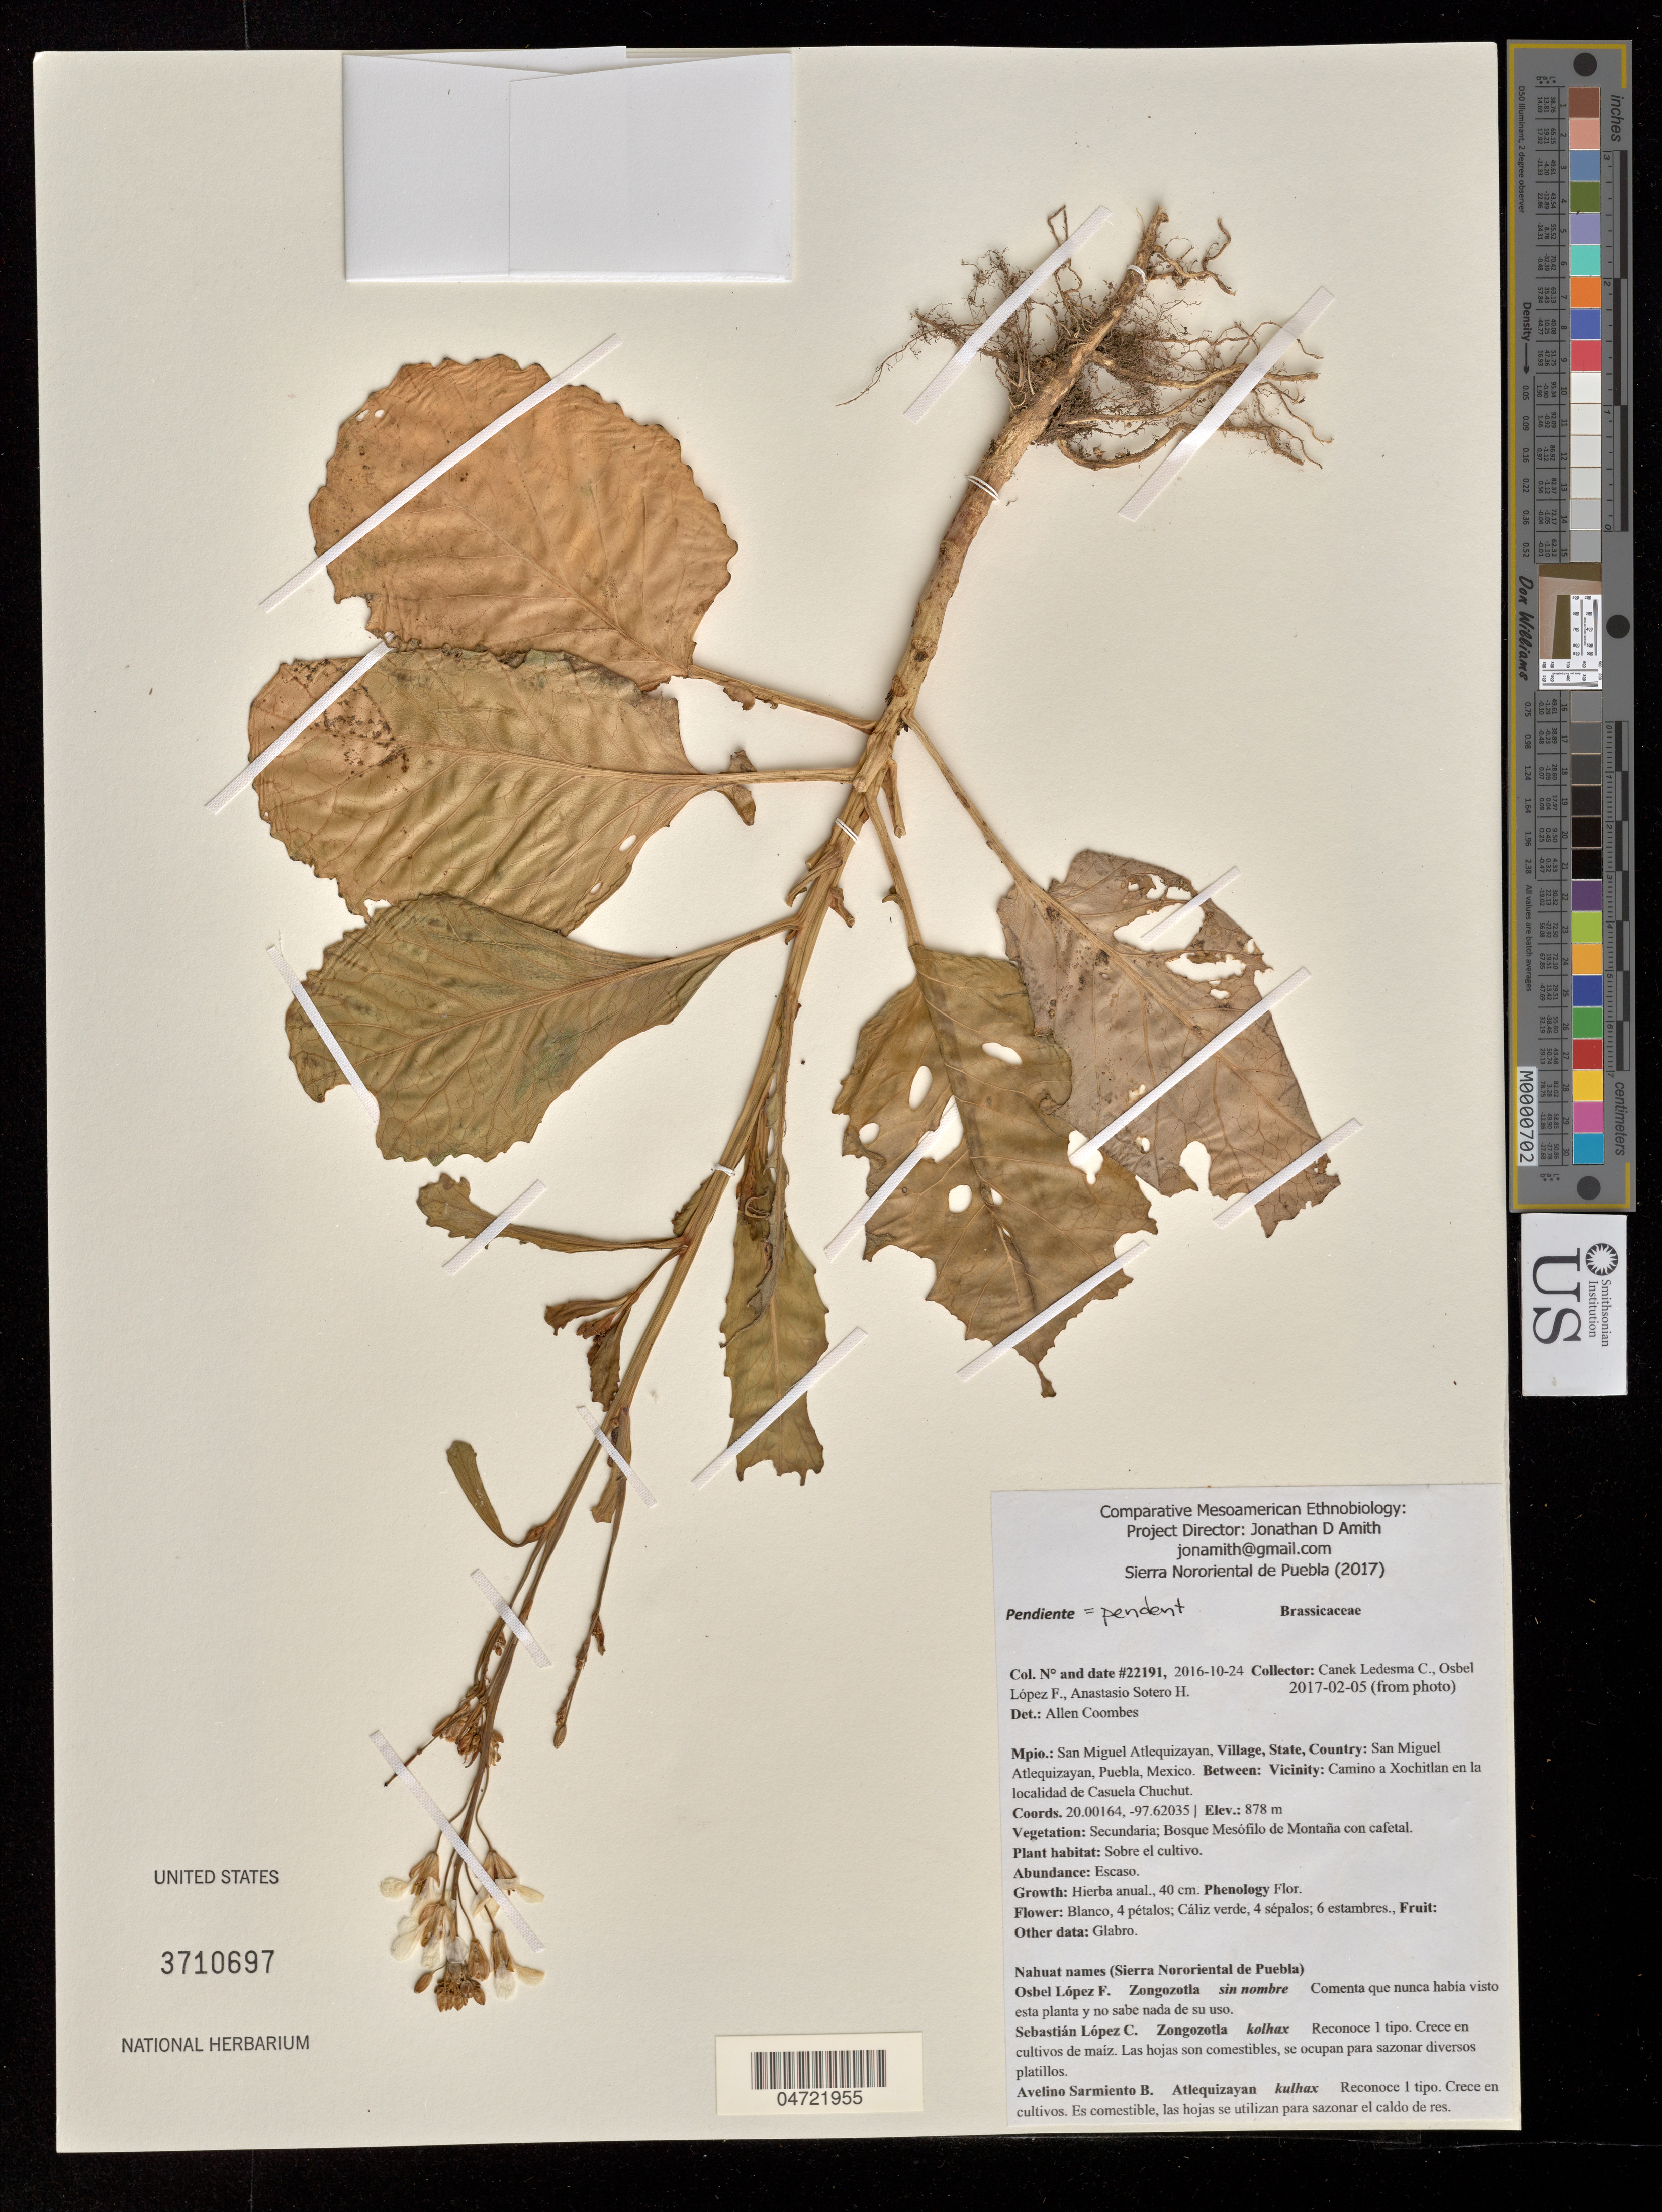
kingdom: Plantae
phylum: Tracheophyta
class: Magnoliopsida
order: Brassicales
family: Brassicaceae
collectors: Canek Ledesma C., O. López Francisco & A. Sotero H.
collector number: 22191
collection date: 2016-10-24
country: Mexico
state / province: Puebla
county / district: San Miguel Altequizayan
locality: San Miguel Atlequizayan; camino a Xochitlan en la localidad de Casuela Chuchut.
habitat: Sobre el cultivo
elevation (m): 878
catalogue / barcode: US 3710697